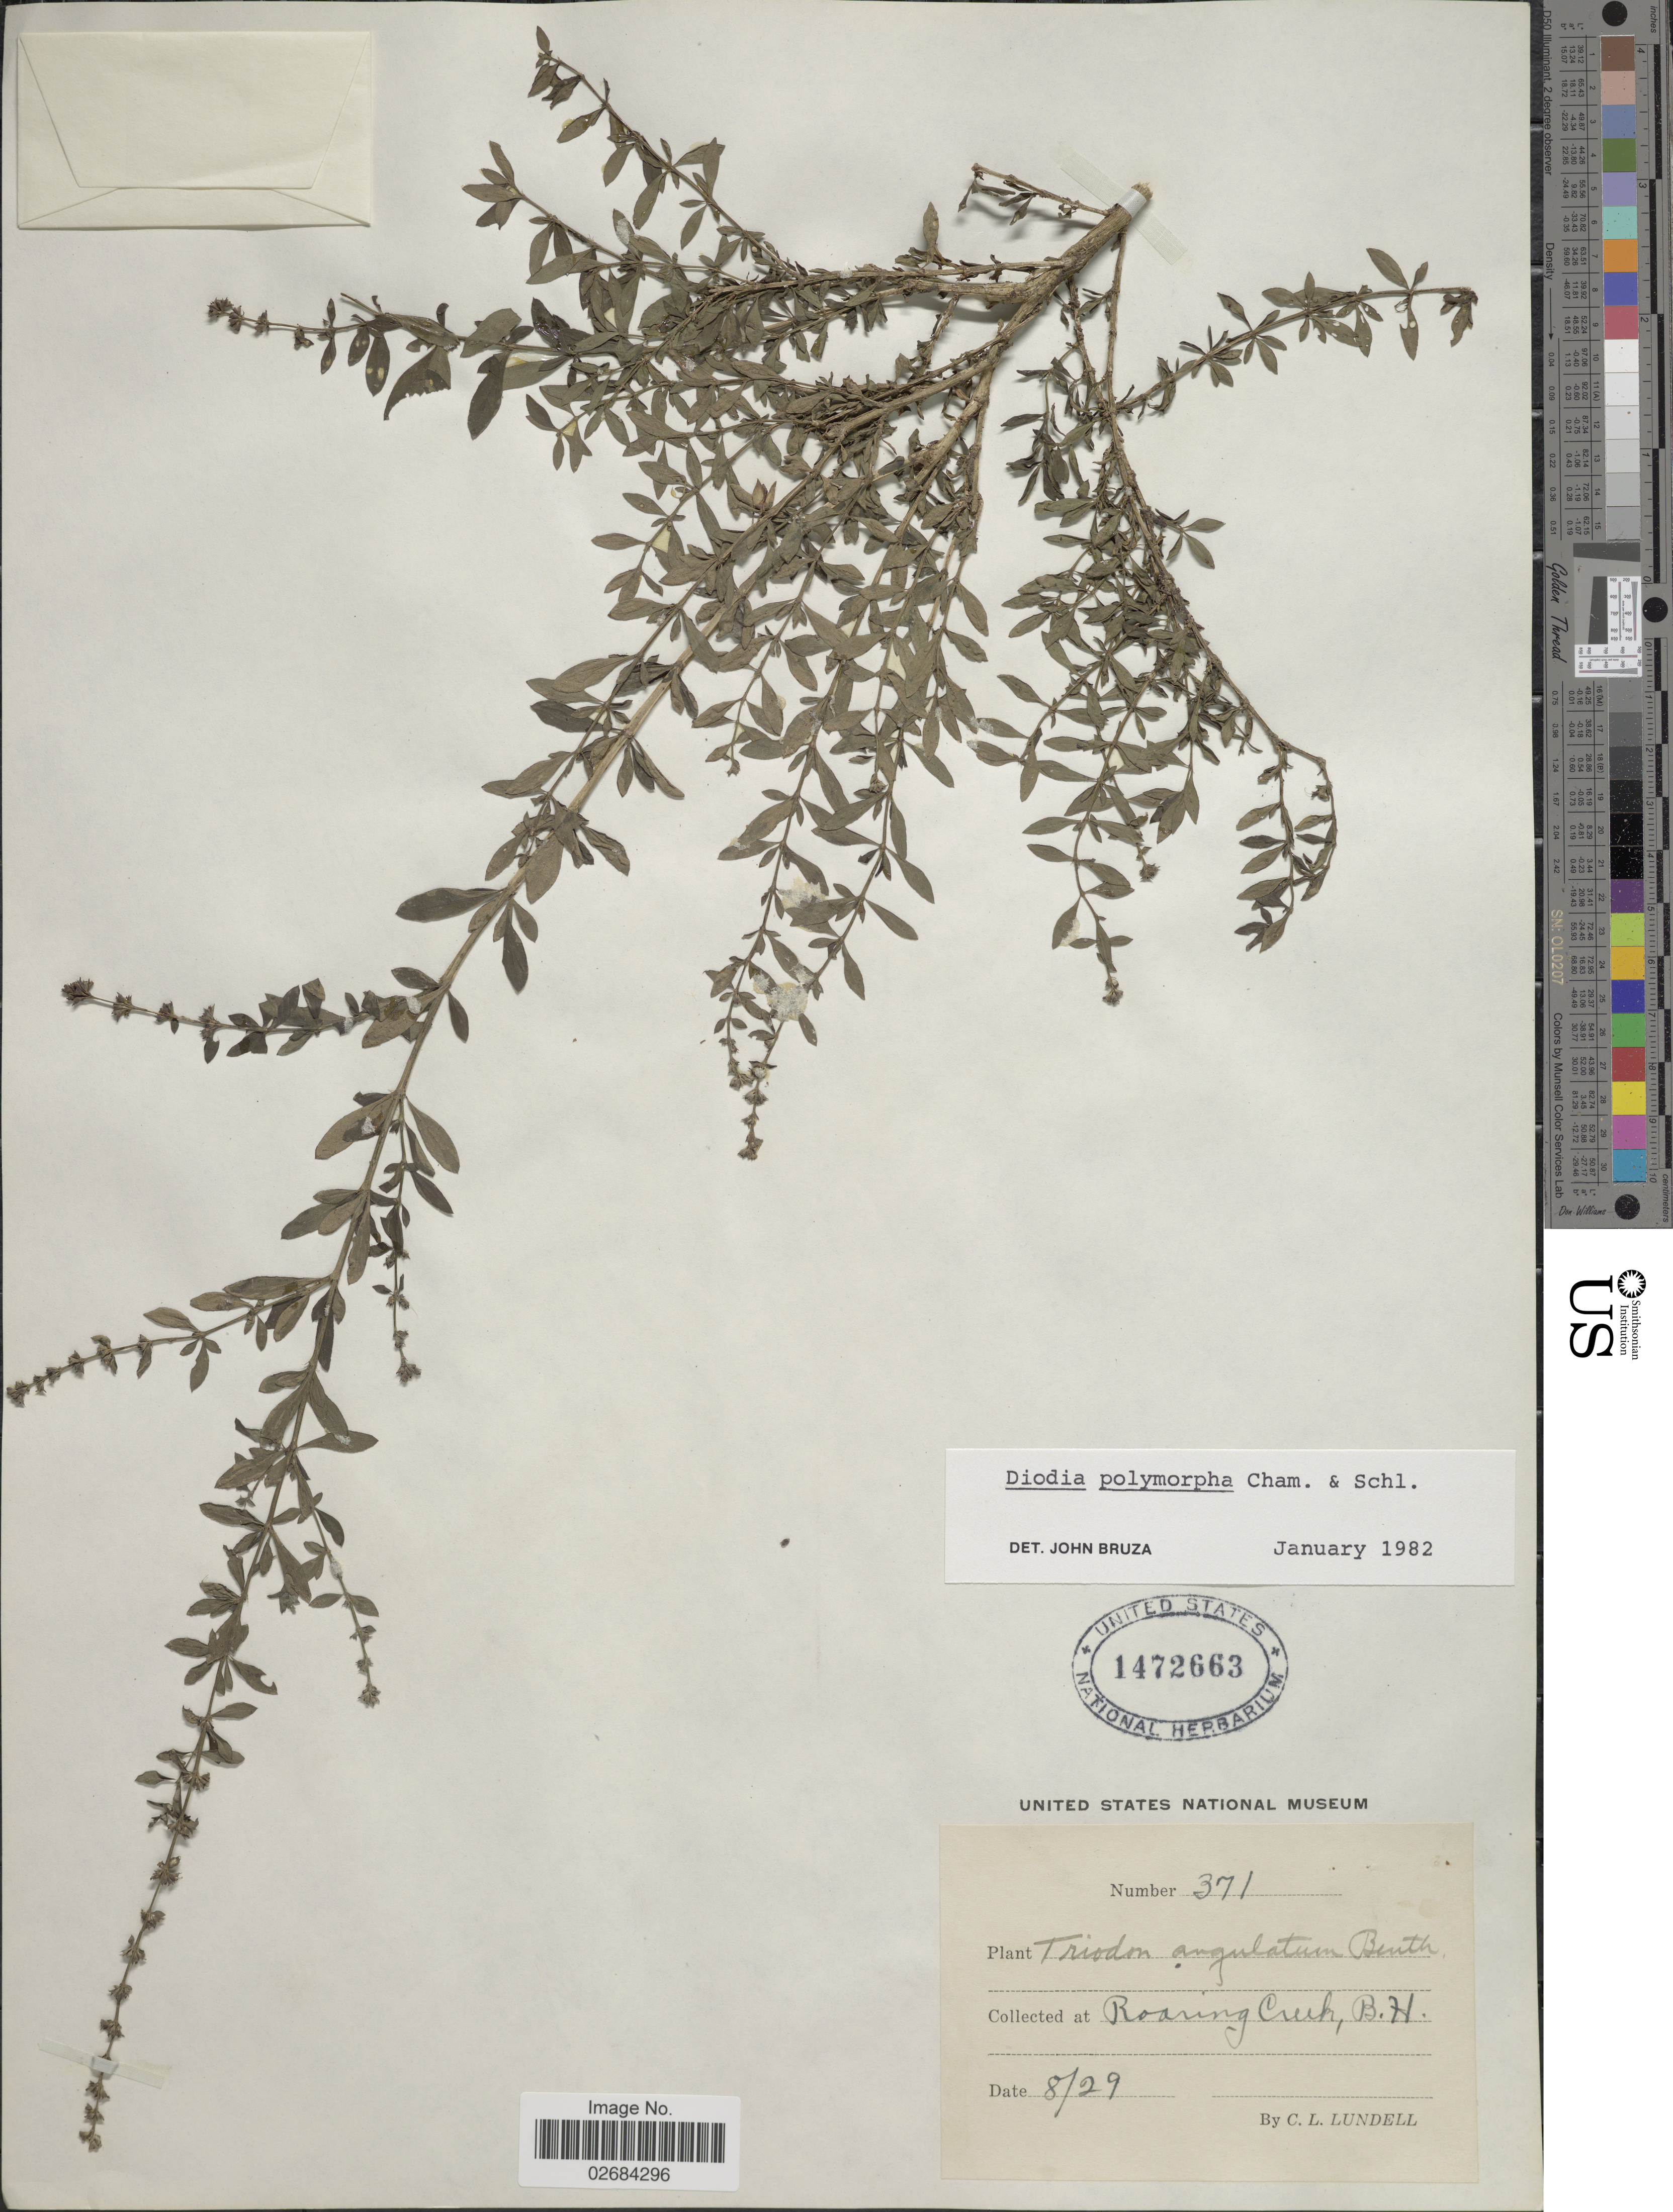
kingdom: Plantae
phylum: Tracheophyta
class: Magnoliopsida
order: Gentianales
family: Rubiaceae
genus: Diodia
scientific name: Diodia brasiliensis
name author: Spreng.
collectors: C. L. Lundell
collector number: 371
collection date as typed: Transcribed d/m/y: /8/29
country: Belize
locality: Roaring Creek, B. H.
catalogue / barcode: US 1472663